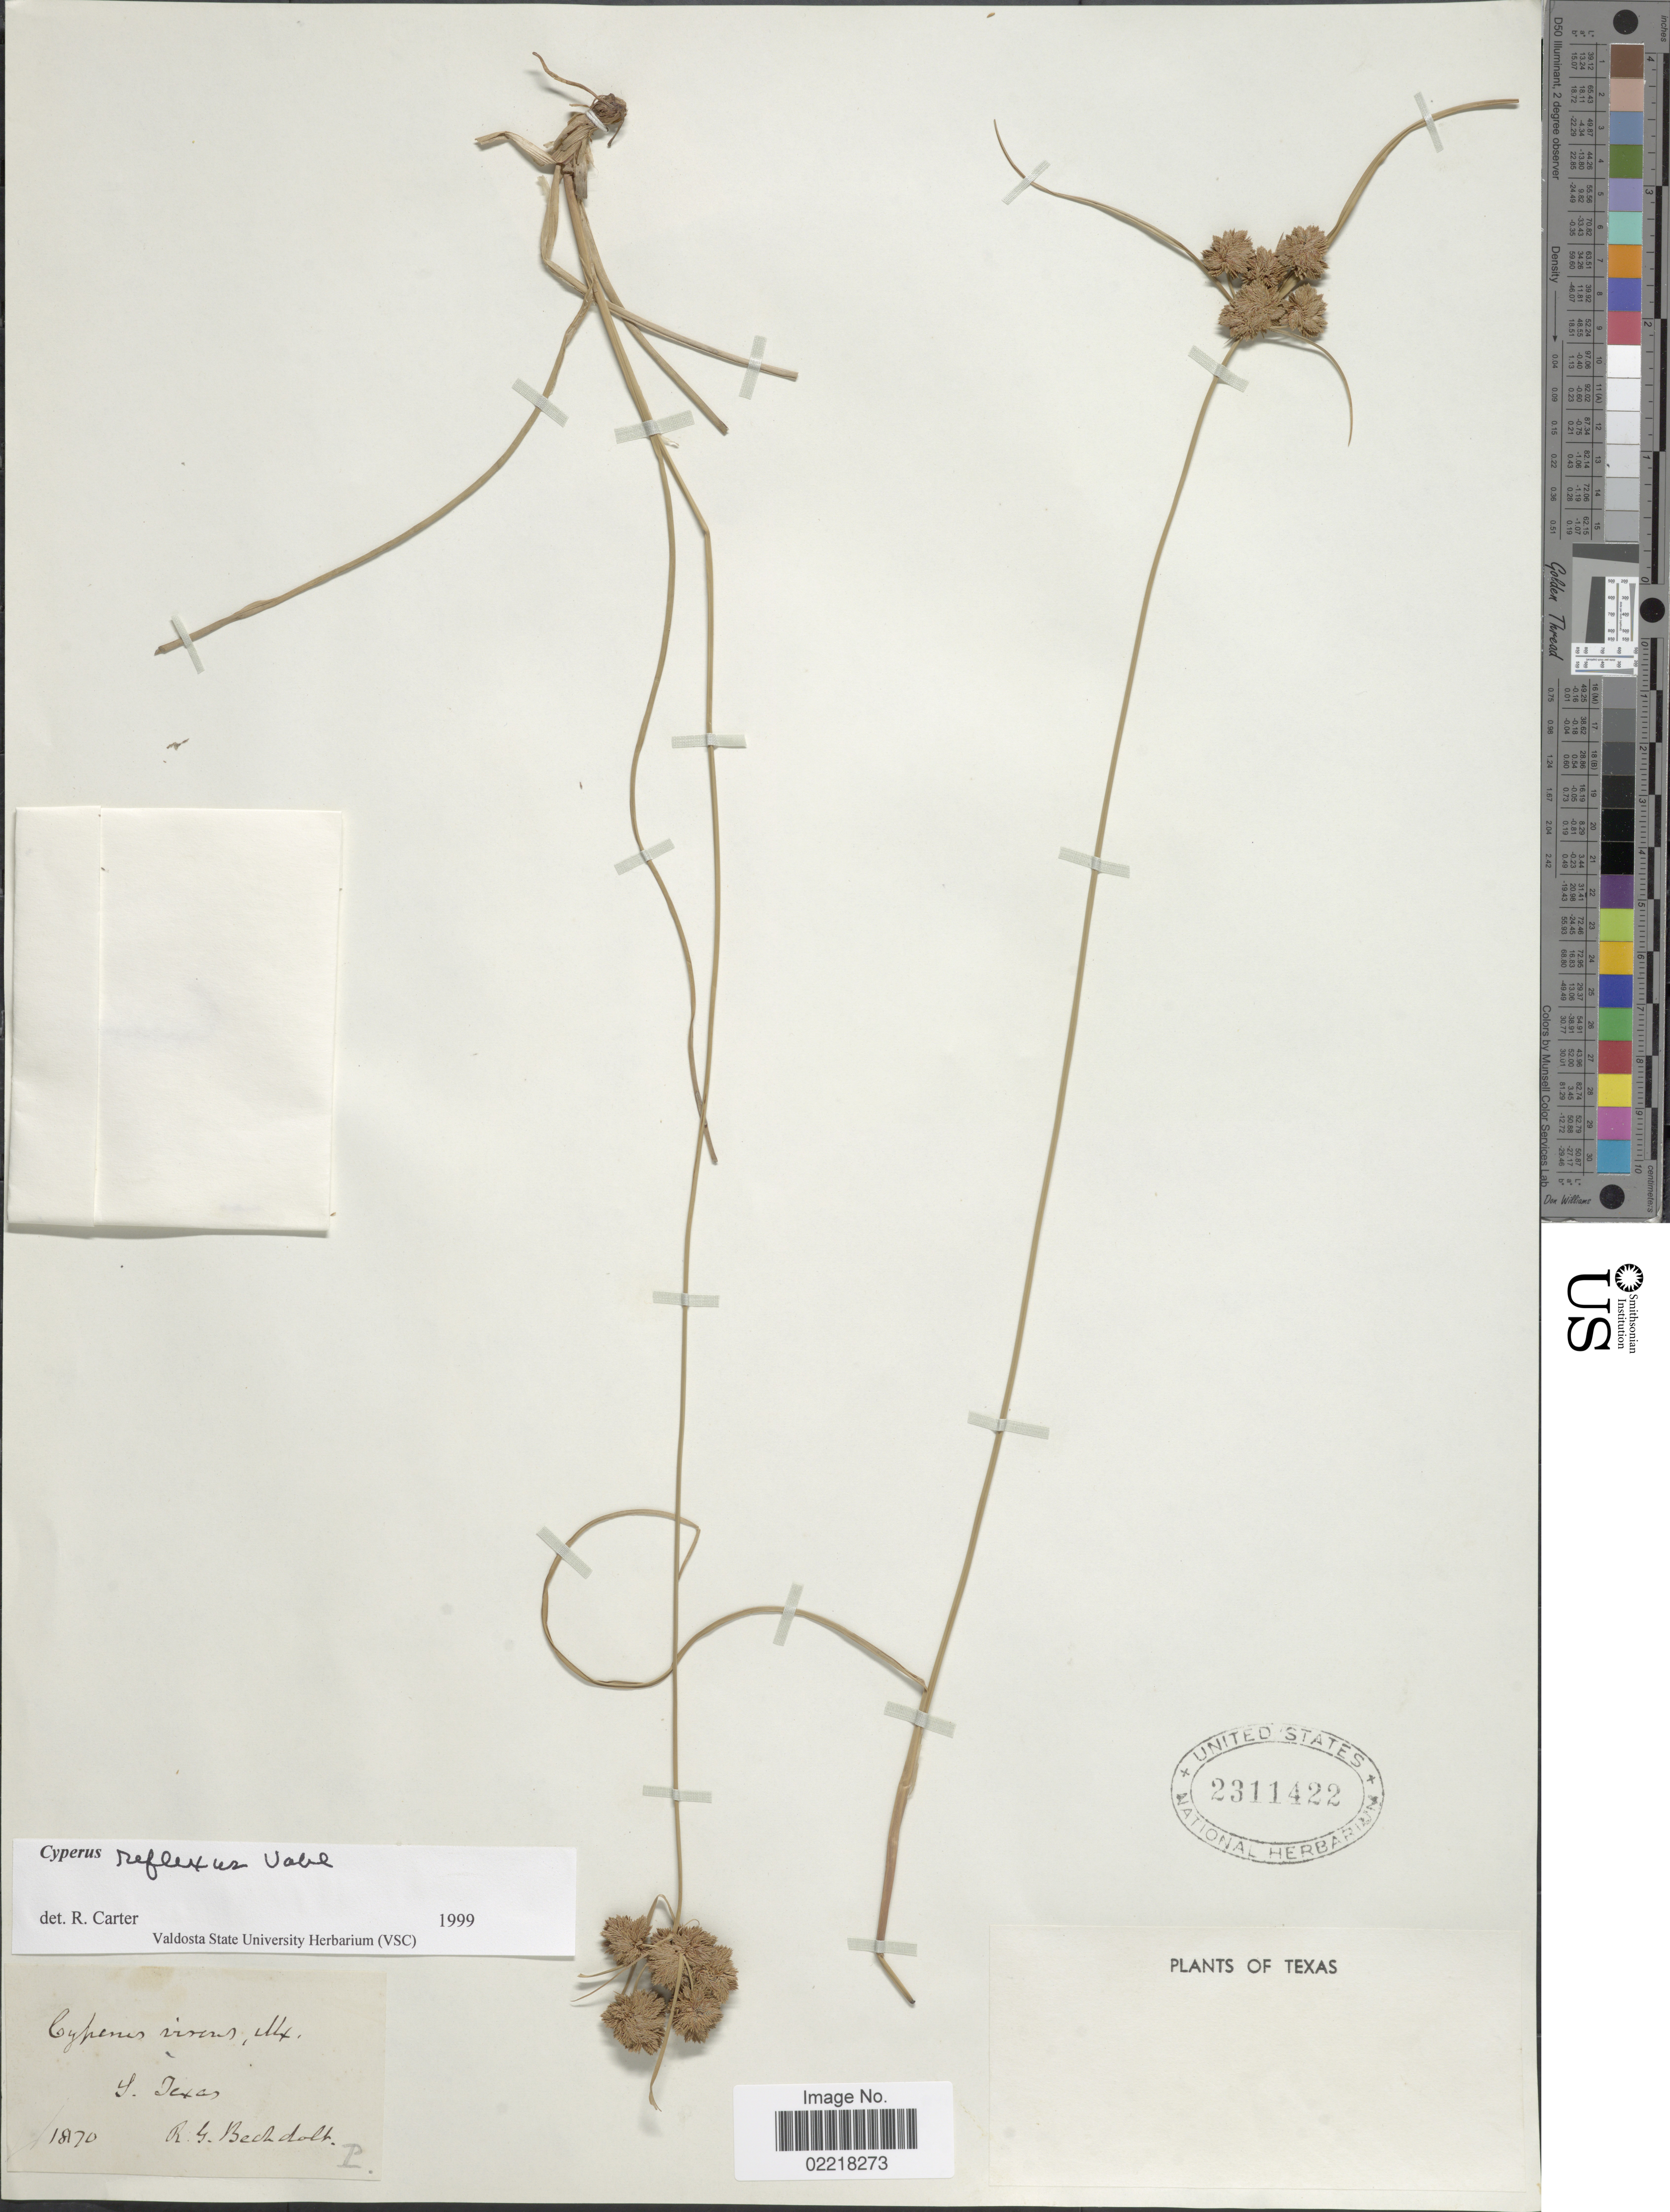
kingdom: Plantae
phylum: Tracheophyta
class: Liliopsida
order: Poales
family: Cyperaceae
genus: Cyperus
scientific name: Cyperus reflexus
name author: Vahl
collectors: R. Beckdolt & R. Bechdolt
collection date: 1870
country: United States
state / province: Texas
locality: S. Texas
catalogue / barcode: US 2311422